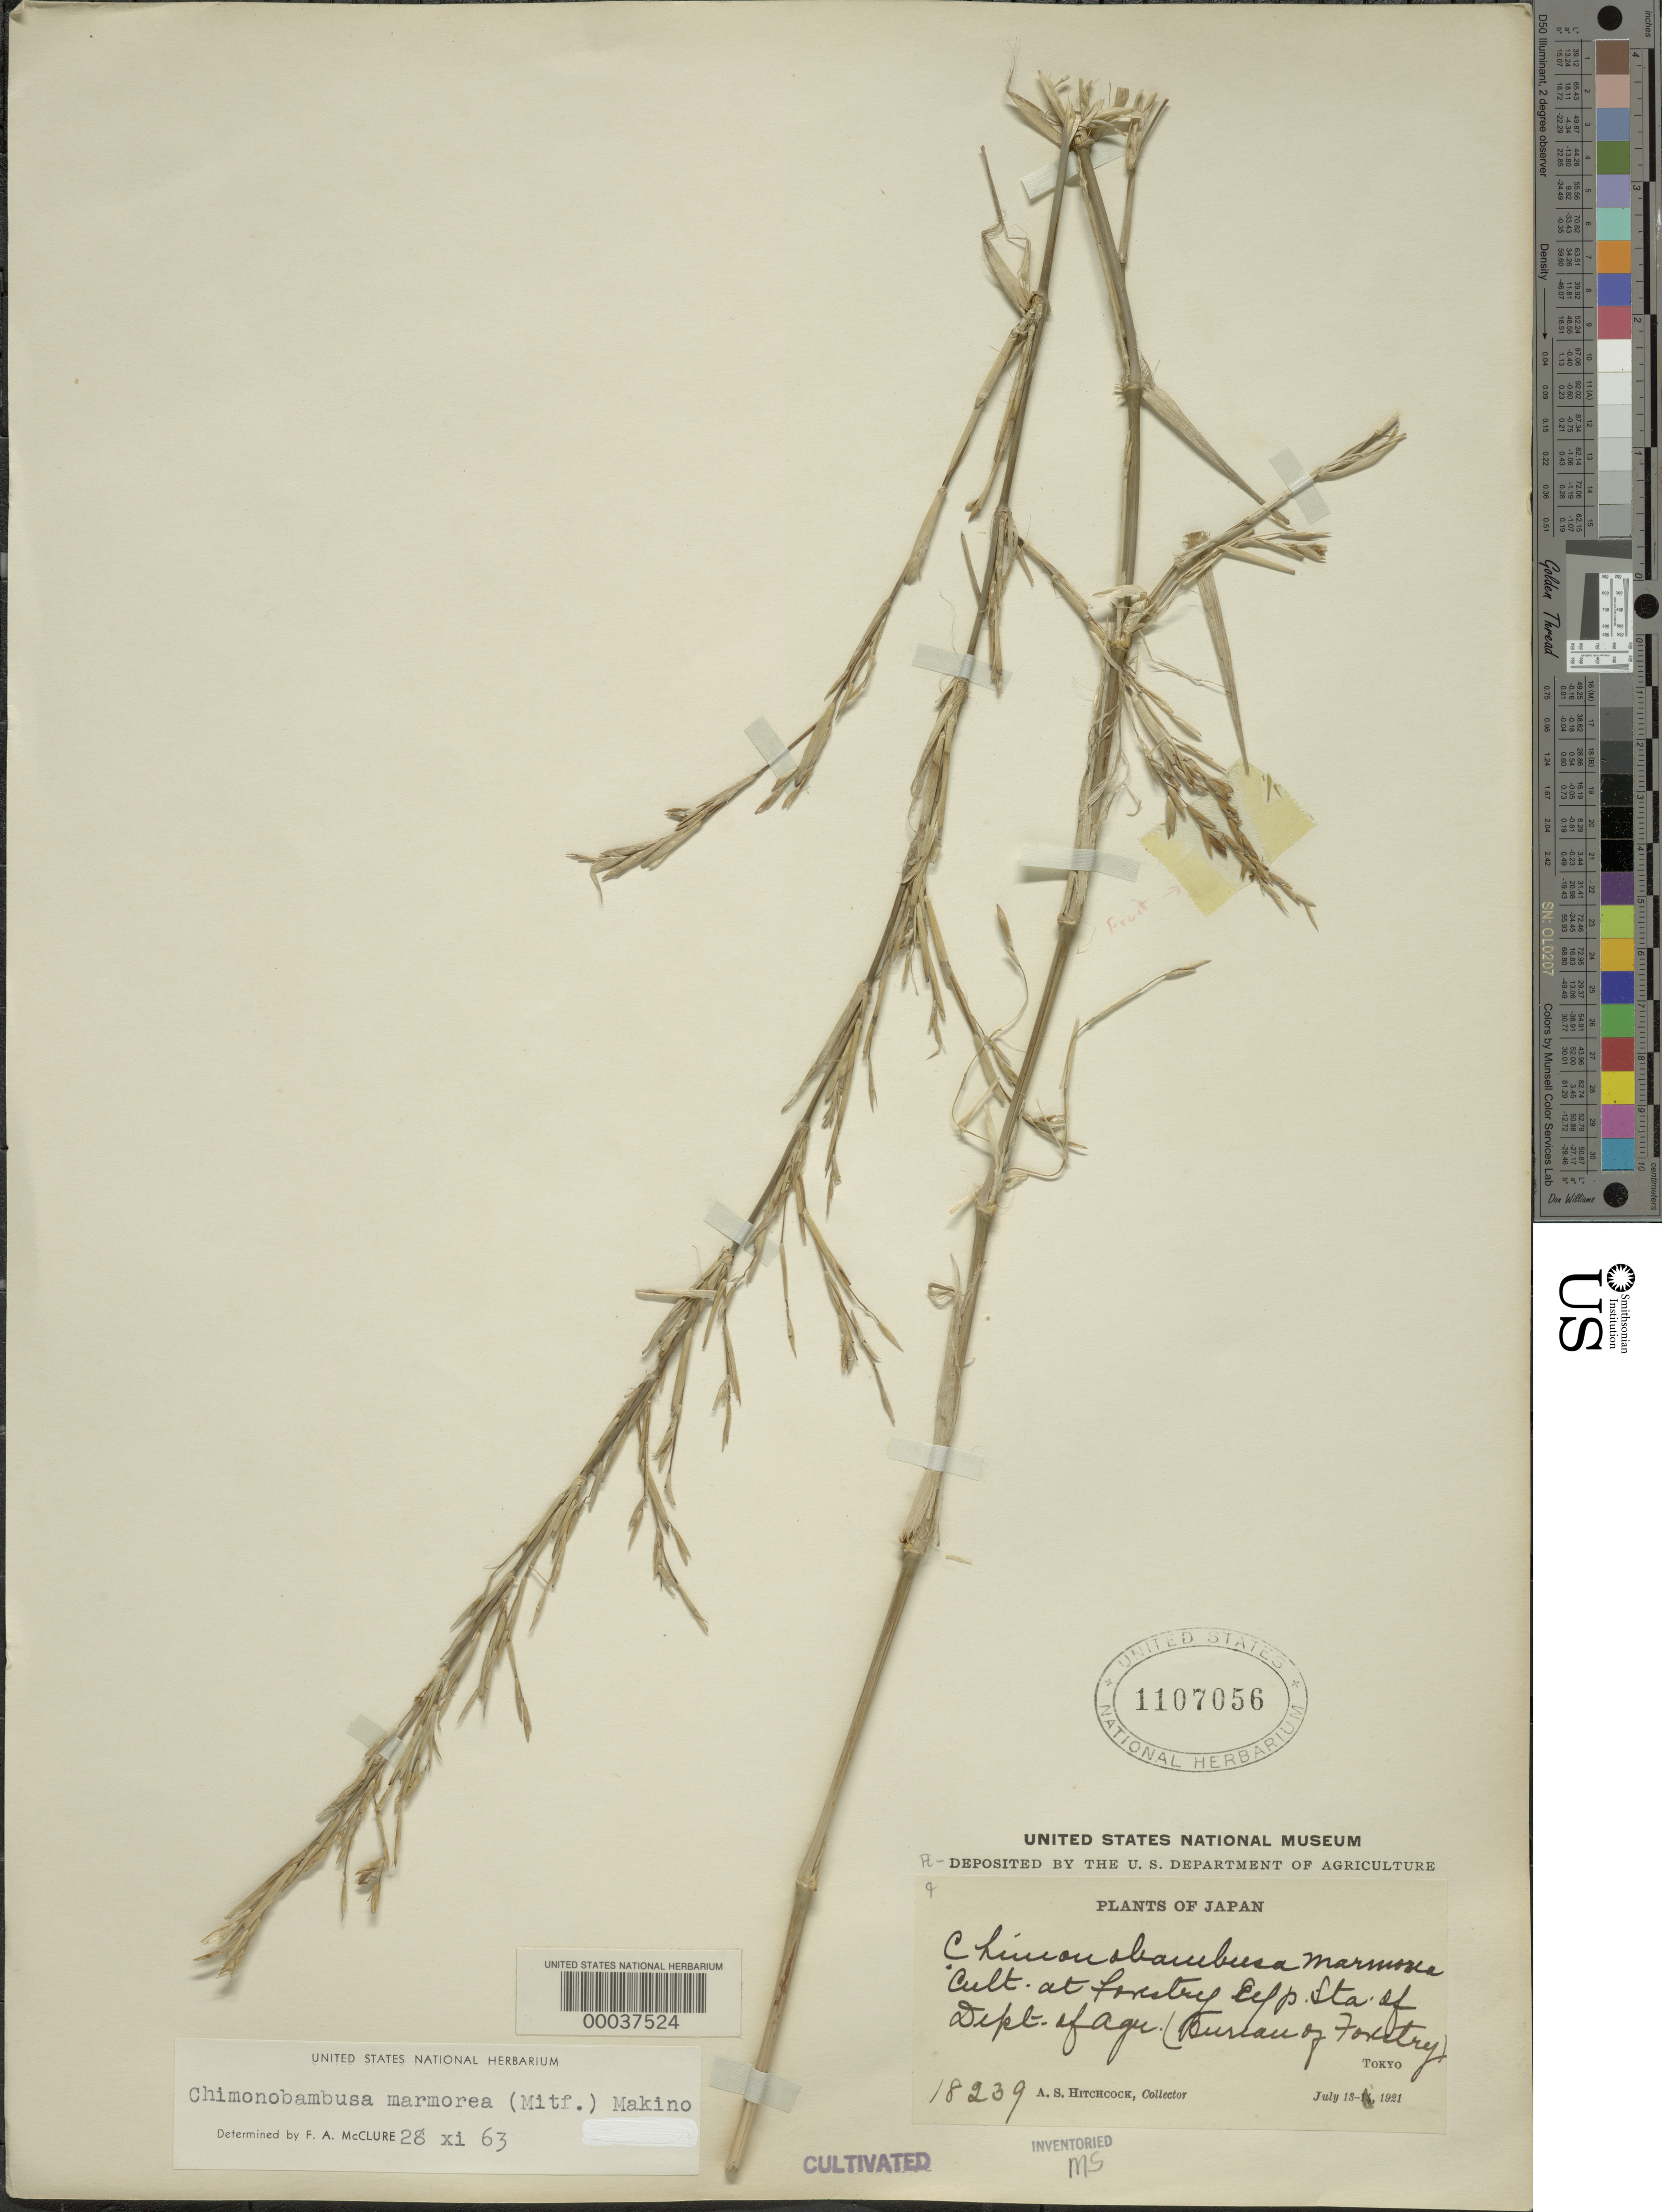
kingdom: Plantae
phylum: Tracheophyta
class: Liliopsida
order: Poales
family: Poaceae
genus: Chimonobambusa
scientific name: Chimonobambusa marmorea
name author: Makino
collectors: A. S. Hitchcock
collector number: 18239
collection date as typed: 13 Jul 1921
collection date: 1921-07-13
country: Japan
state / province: Tokyo, Federal City of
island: Honshu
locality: Tokyo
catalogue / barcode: US 1107056